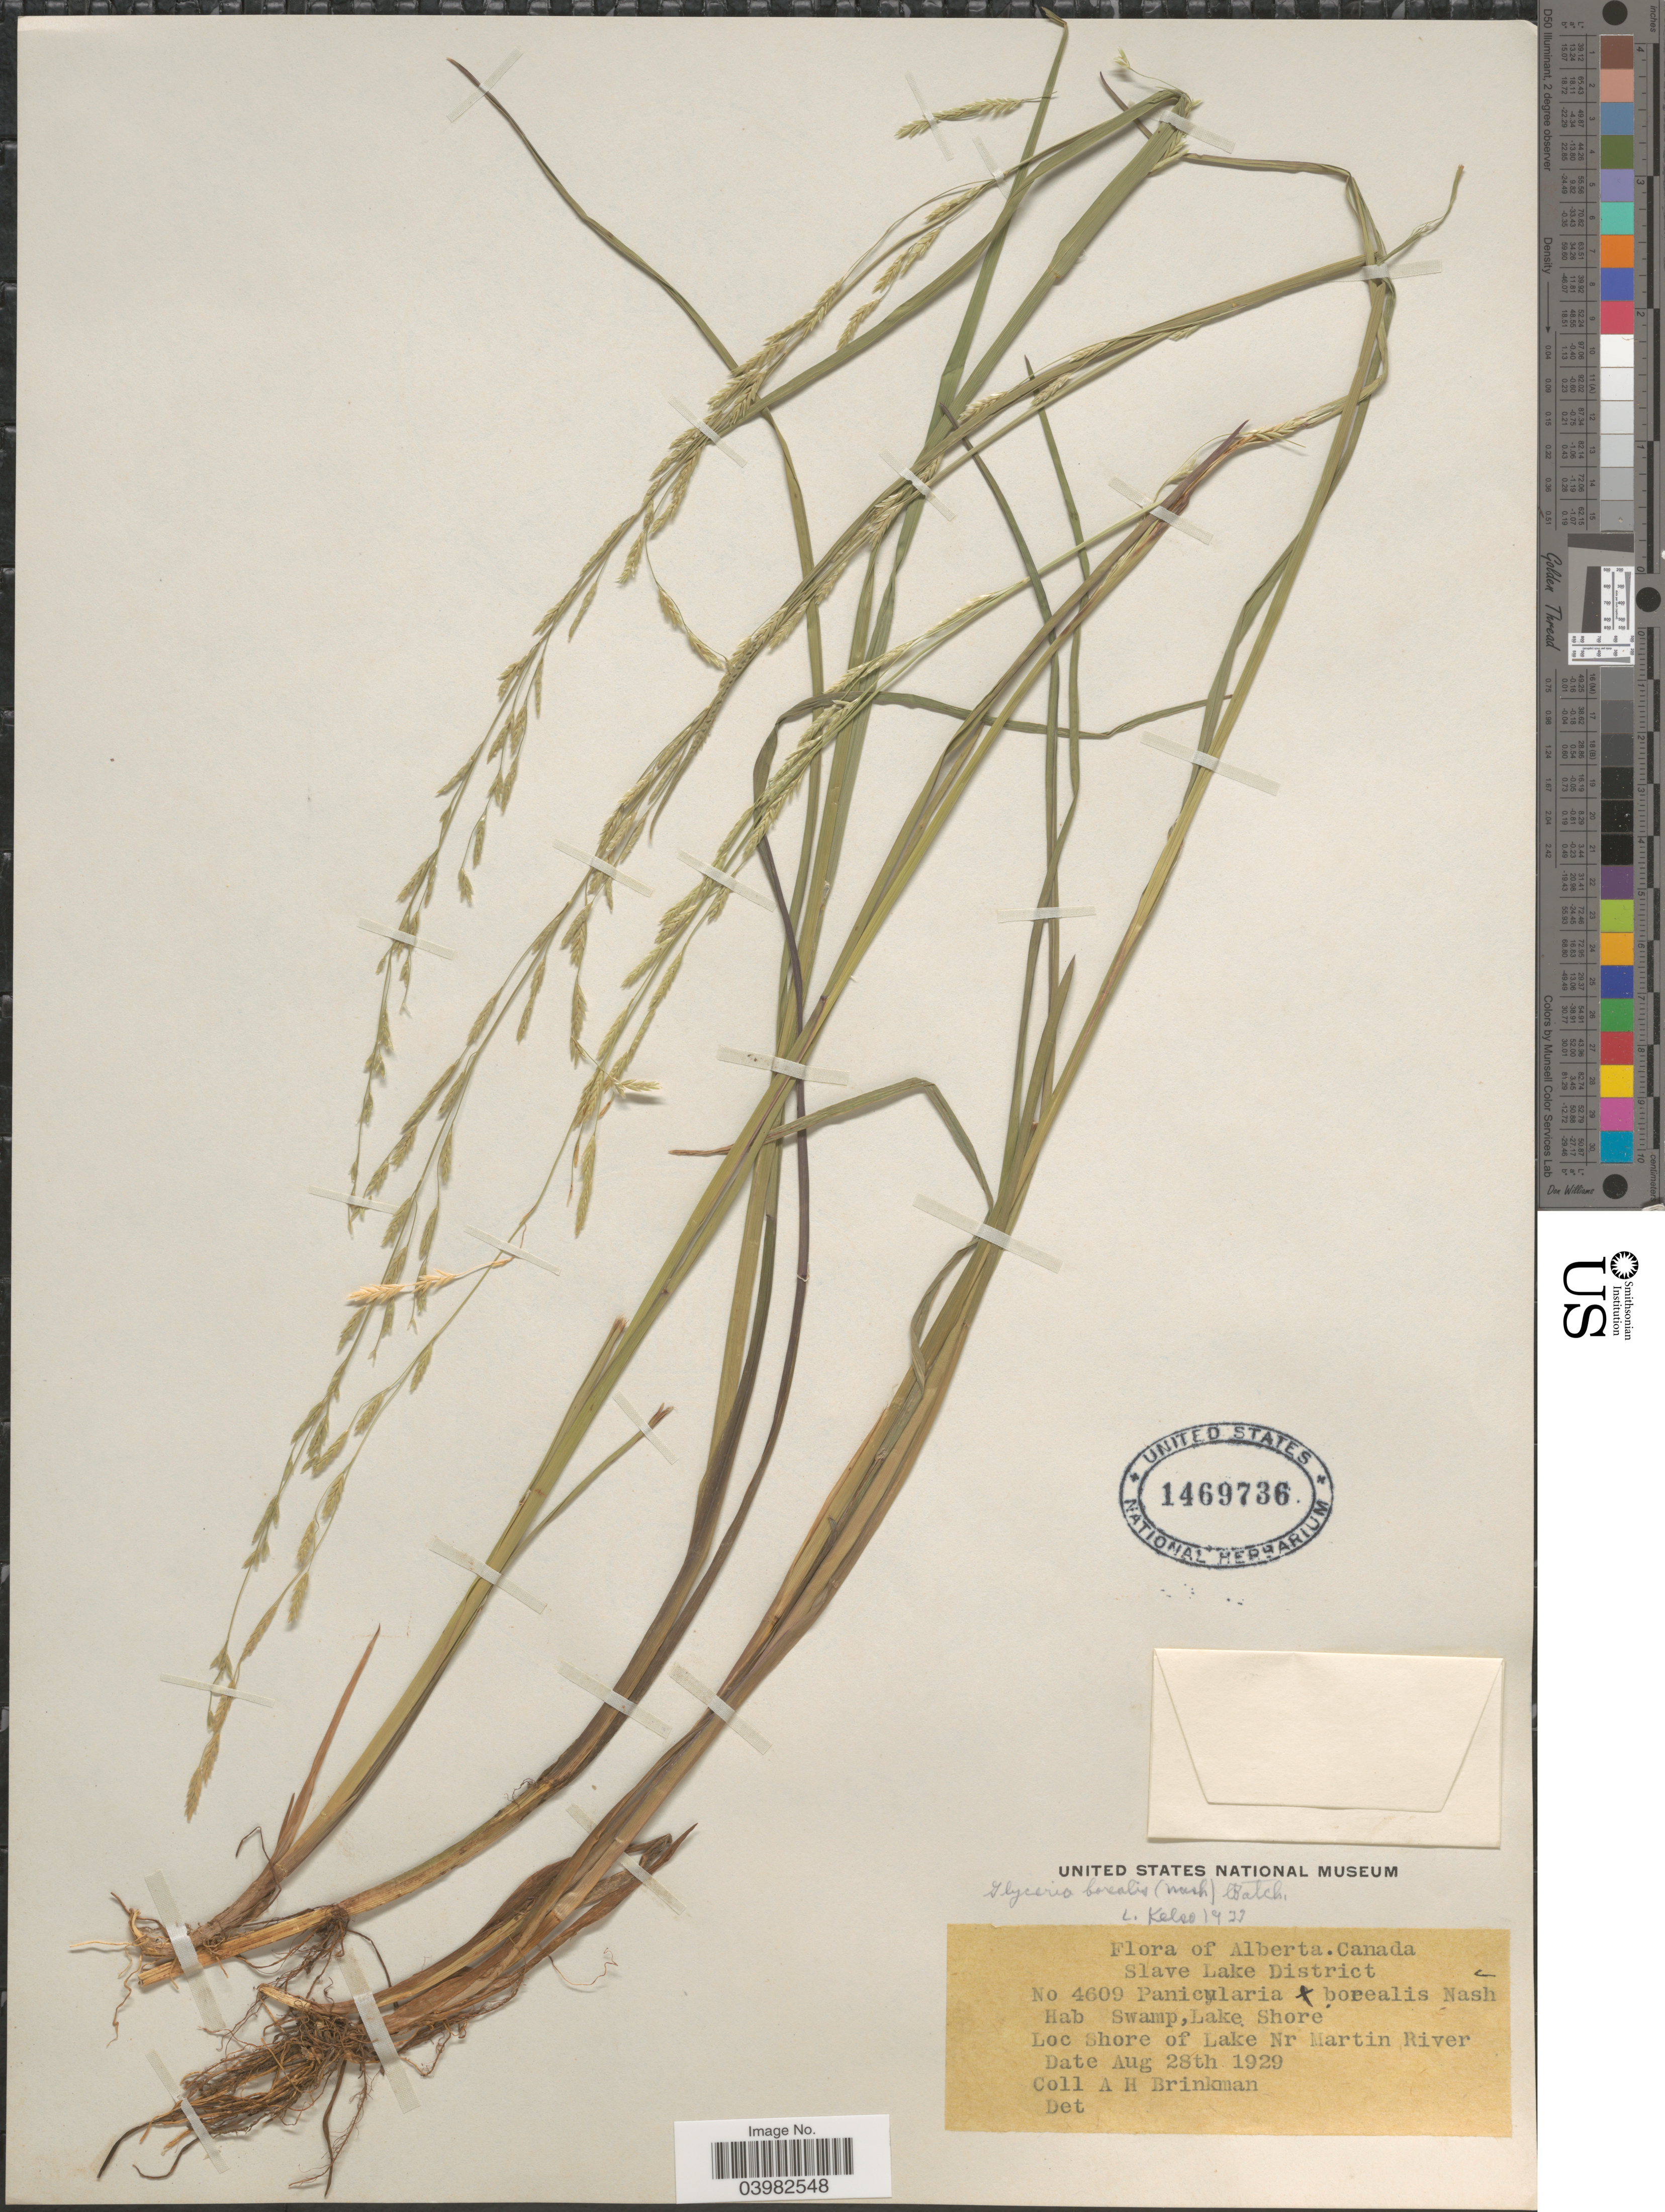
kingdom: Plantae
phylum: Tracheophyta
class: Liliopsida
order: Poales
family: Poaceae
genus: Glyceria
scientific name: Glyceria borealis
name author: (Nash) Batchelder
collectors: A. Brinkman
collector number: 4609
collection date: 1929-08-28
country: Canada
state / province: Alberta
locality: Slave Lake District. Lake Shore. Shore of Lake Nr Martin River.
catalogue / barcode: US 1469736